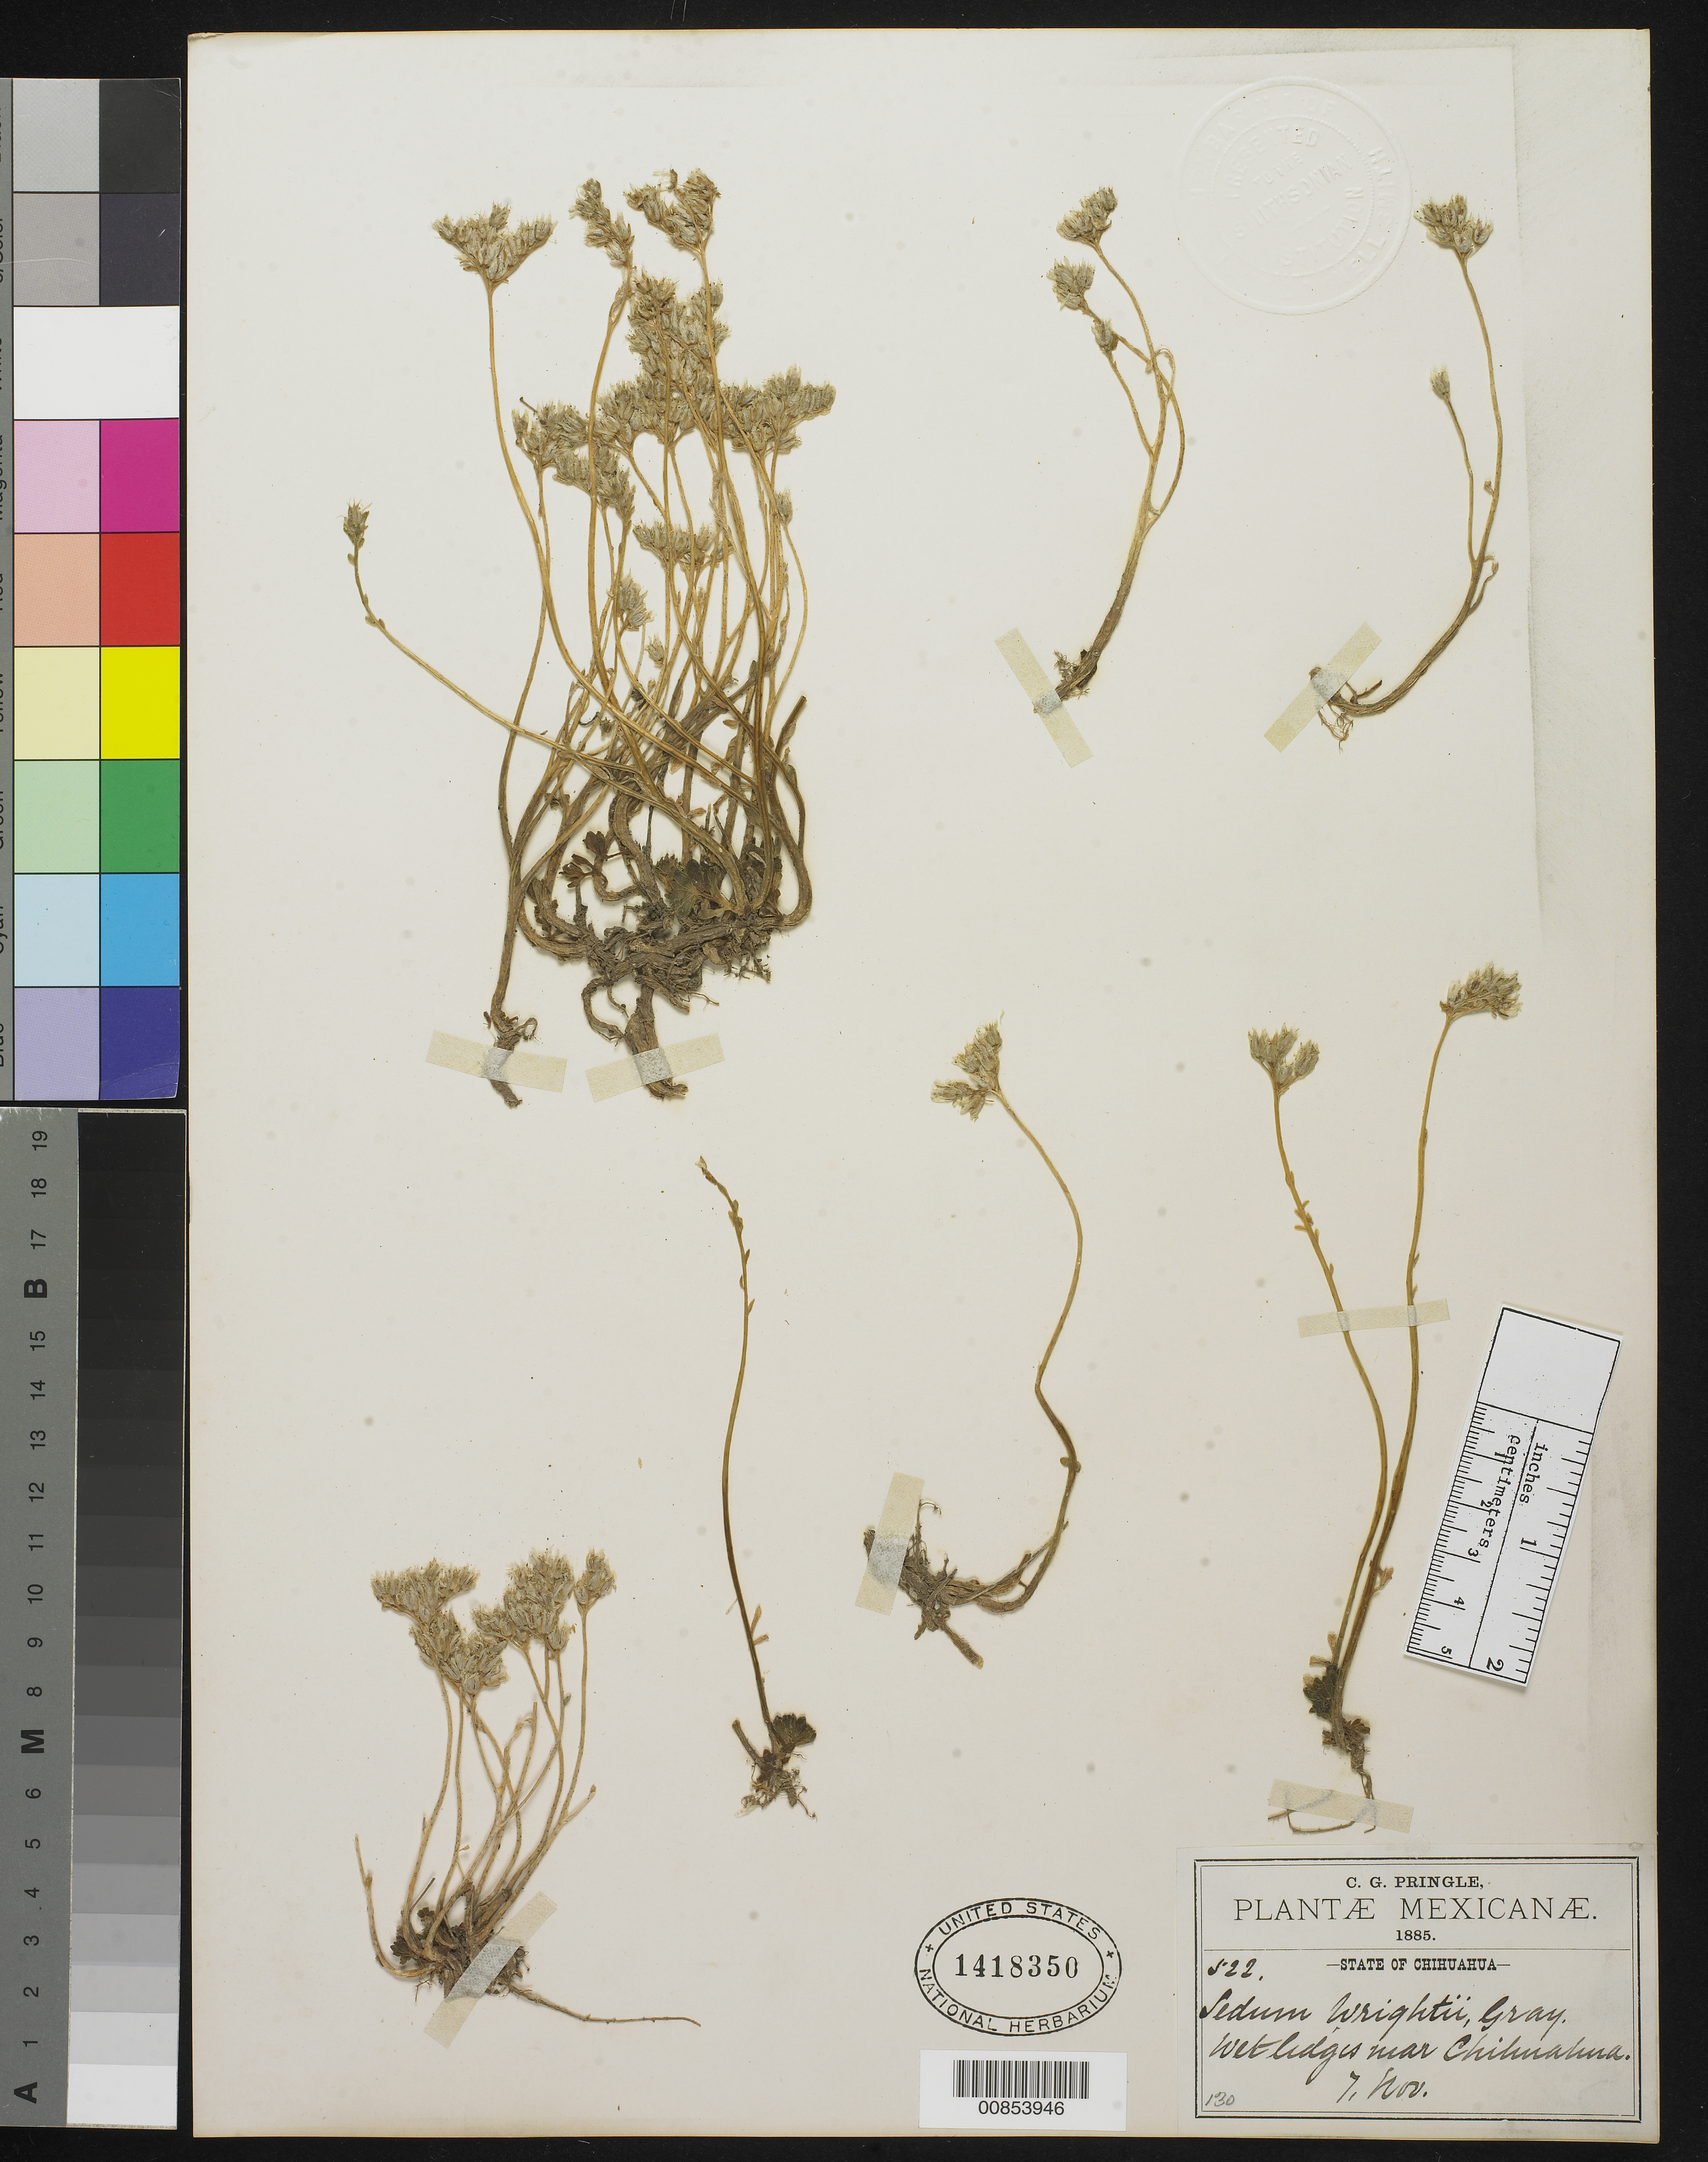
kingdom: Plantae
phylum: Tracheophyta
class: Magnoliopsida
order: Saxifragales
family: Crassulaceae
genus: Sedum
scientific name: Sedum wrightii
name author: A. Gray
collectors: C. G. Pringle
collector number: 522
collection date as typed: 07 Nov 1885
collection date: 1885-11-07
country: Mexico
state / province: Chihuahua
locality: Wet ledges near Chihuahua.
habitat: Wet ledges.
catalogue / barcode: US 1418350